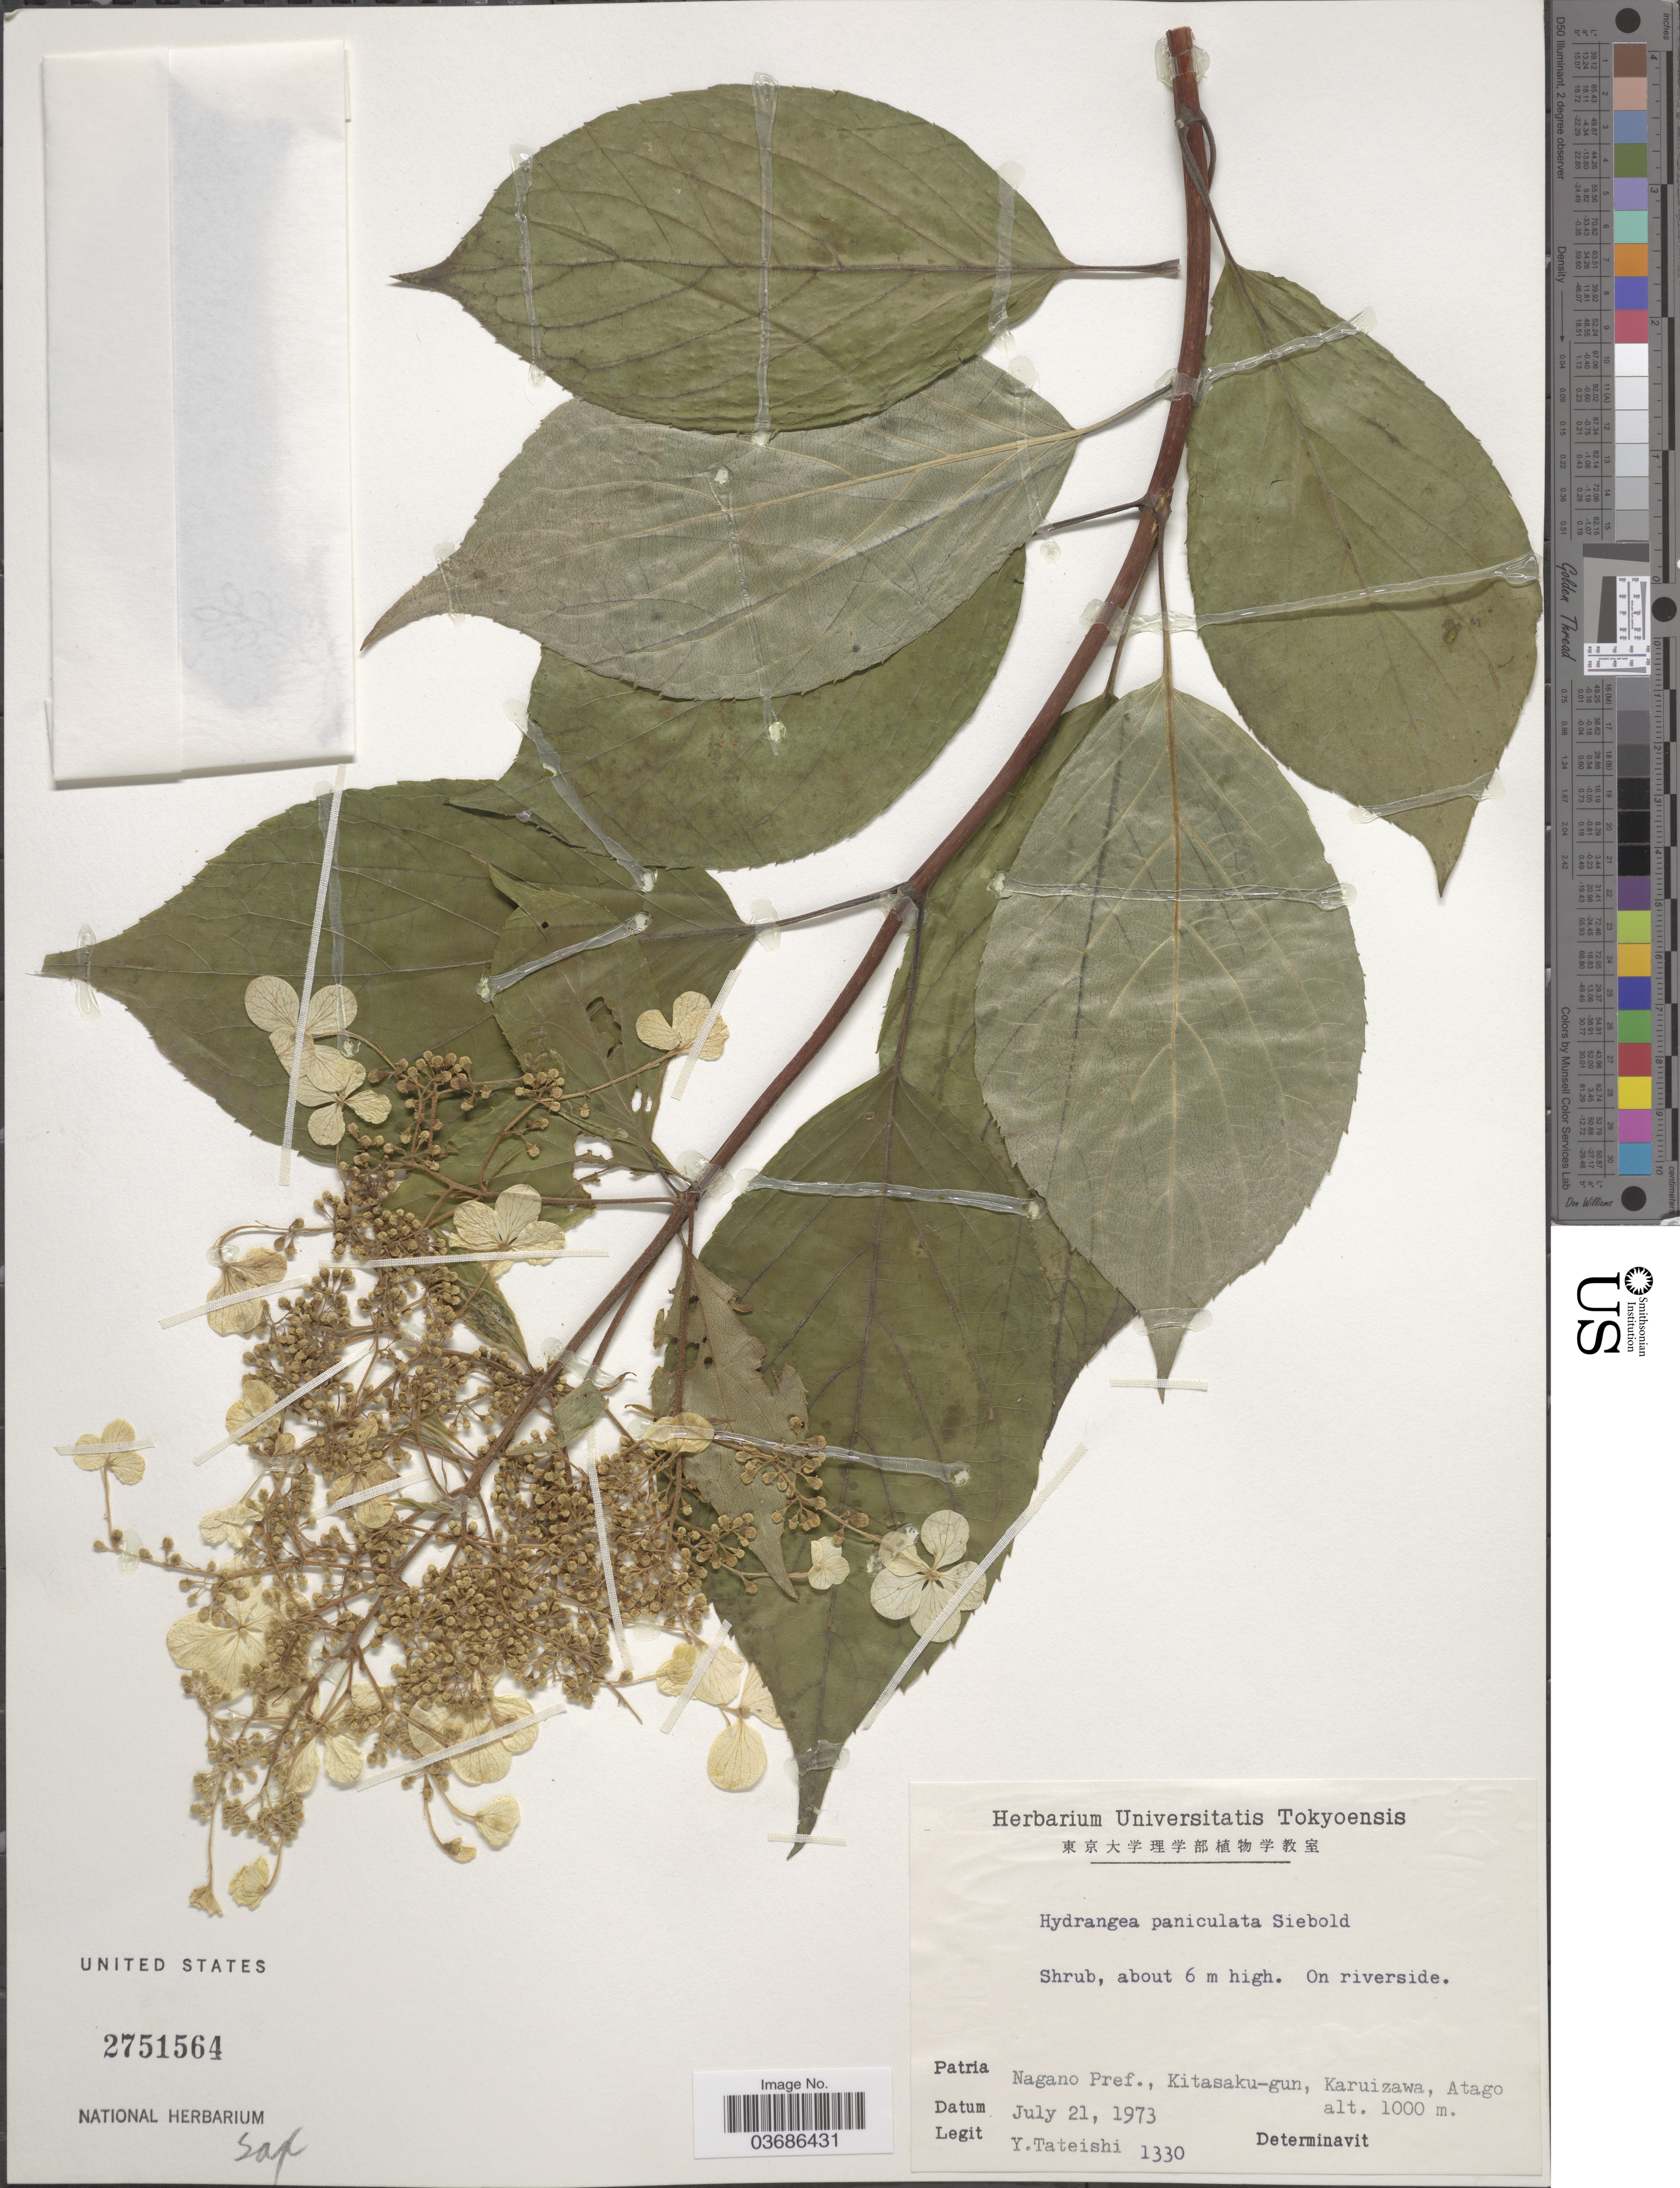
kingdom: Plantae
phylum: Tracheophyta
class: Magnoliopsida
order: Cornales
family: Hydrangeaceae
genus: Hydrangea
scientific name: Hydrangea paniculata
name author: Siebold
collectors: Y. Tateishi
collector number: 1330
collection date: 1973-07-21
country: Japan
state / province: Nagano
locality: On riverside. Patria Nagano Pref., Kitasaku-gun, Karuizawa, Atago.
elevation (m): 1000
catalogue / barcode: US 2751564